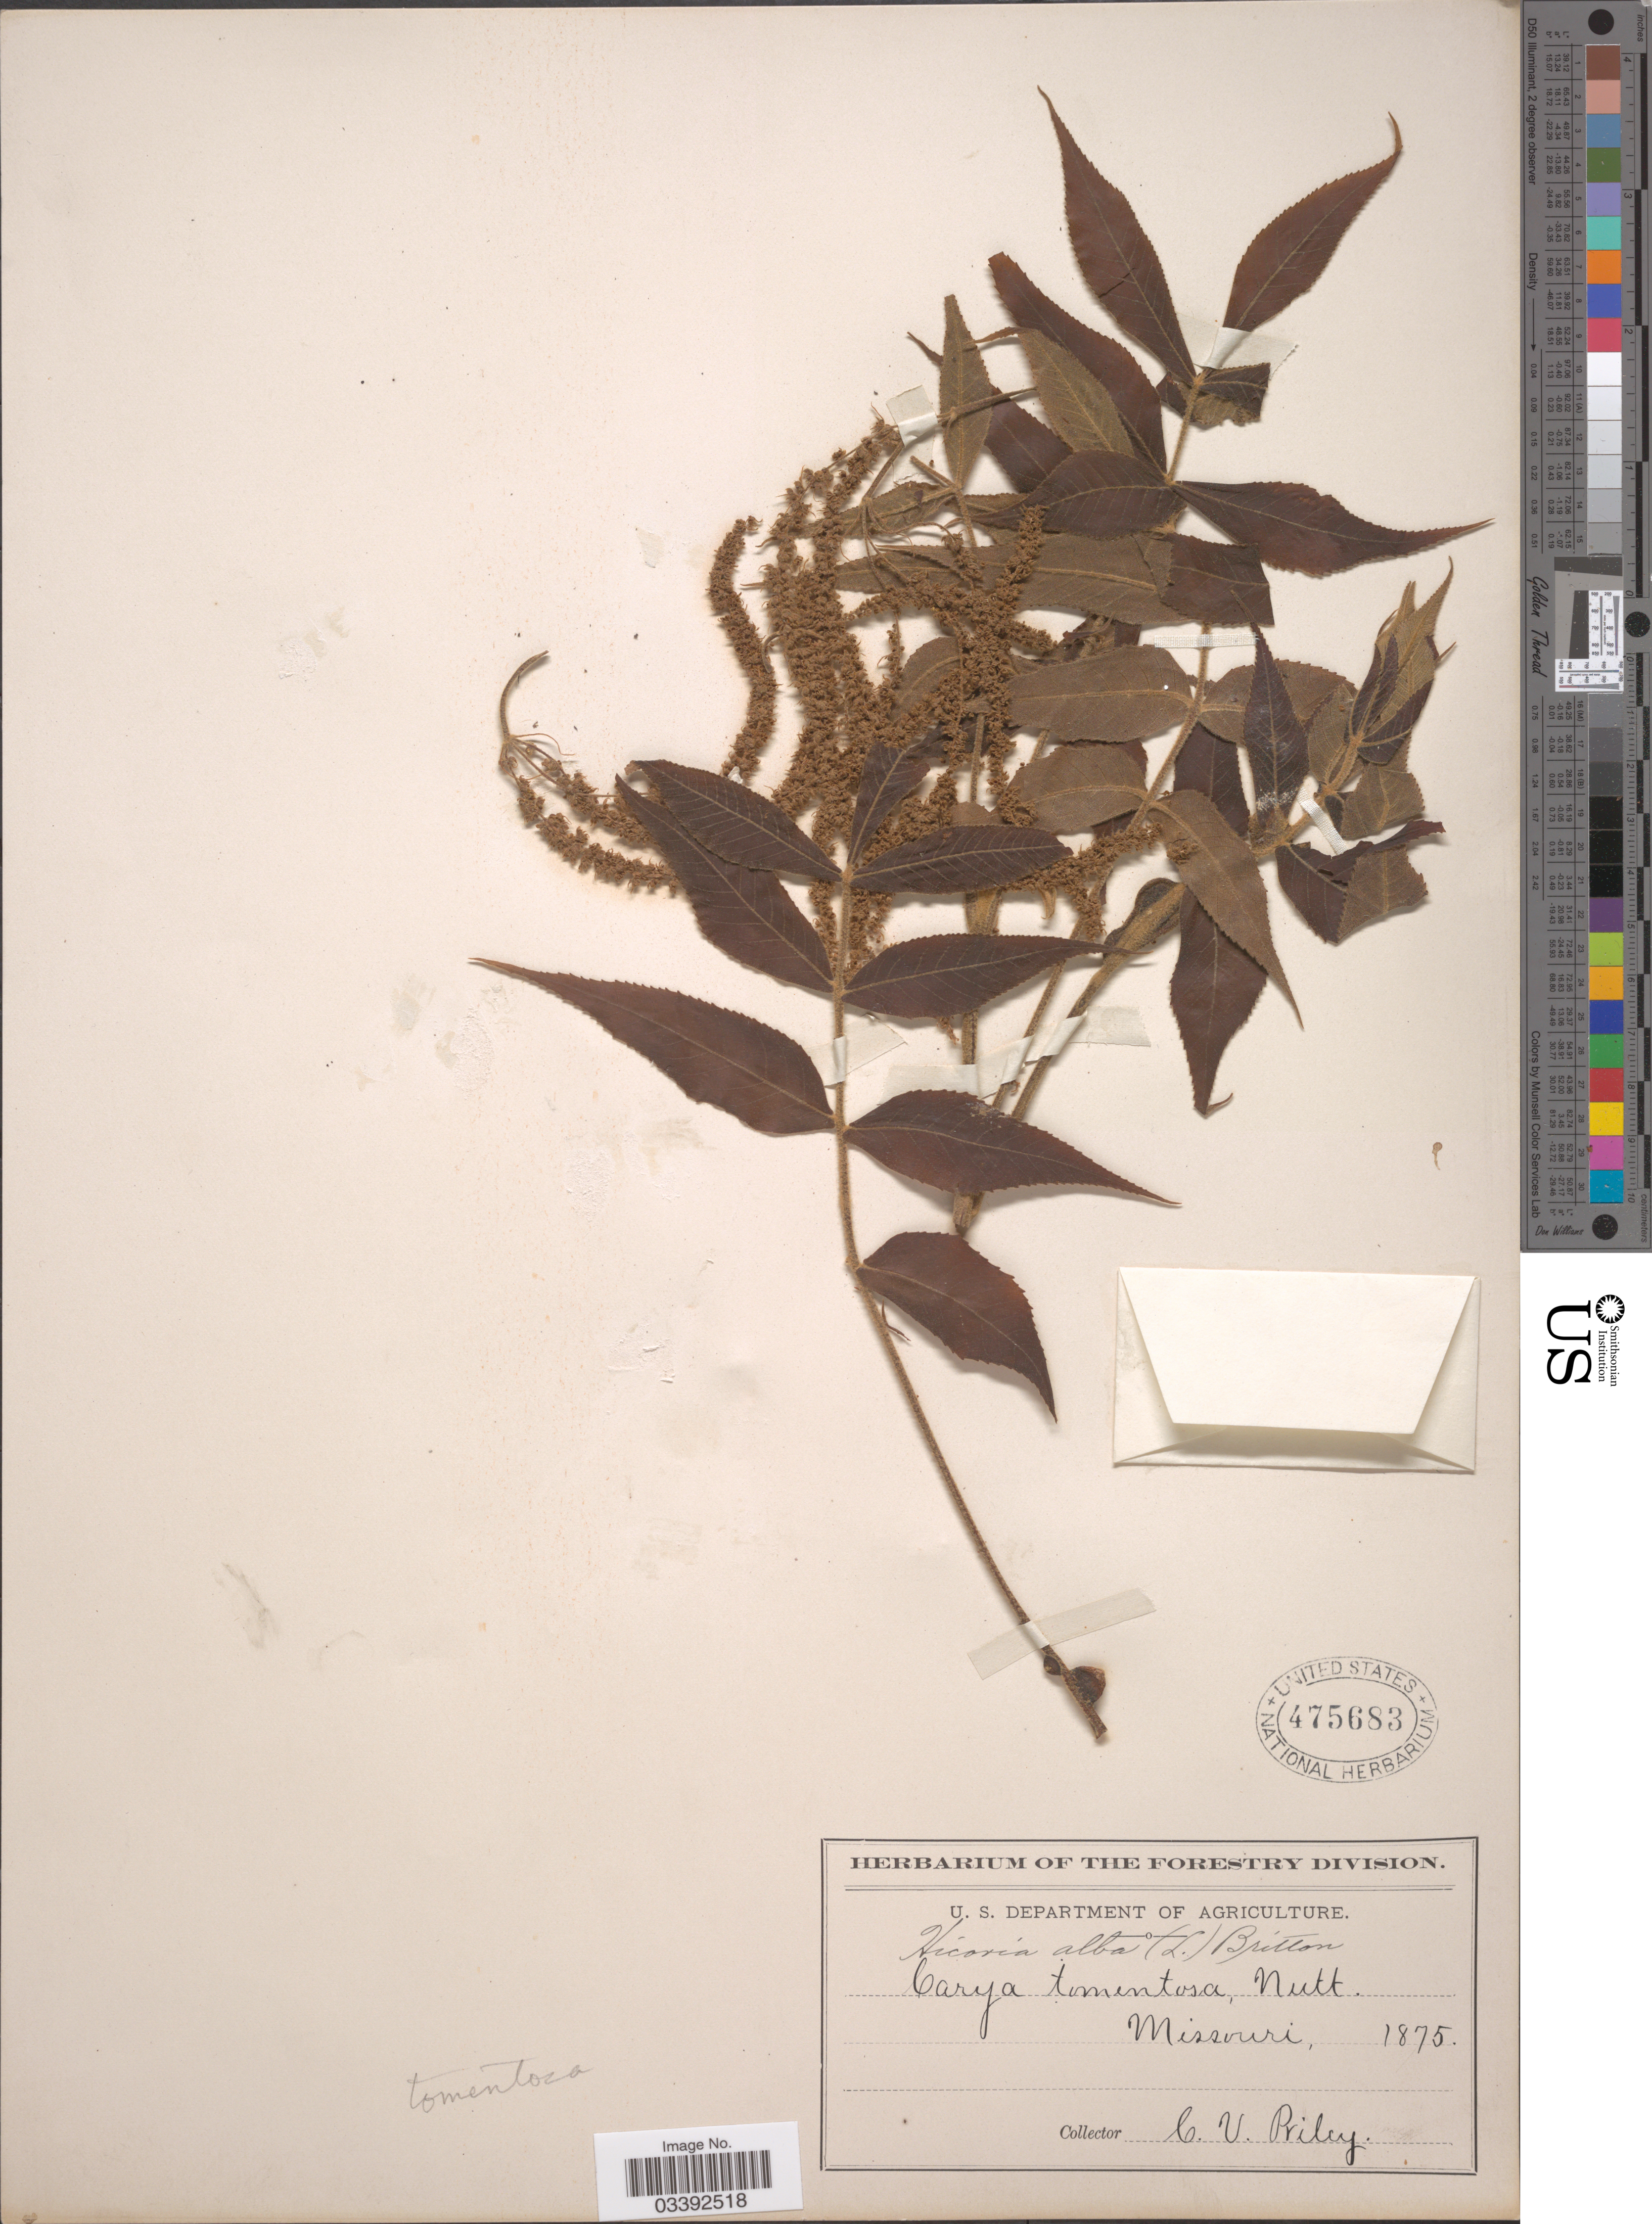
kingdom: Plantae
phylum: Tracheophyta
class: Magnoliopsida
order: Fagales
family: Juglandaceae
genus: Carya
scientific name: Carya tomentosa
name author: (Lam.) Nutt.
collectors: C. Riley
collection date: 1875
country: United States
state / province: Missouri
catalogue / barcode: US 475683